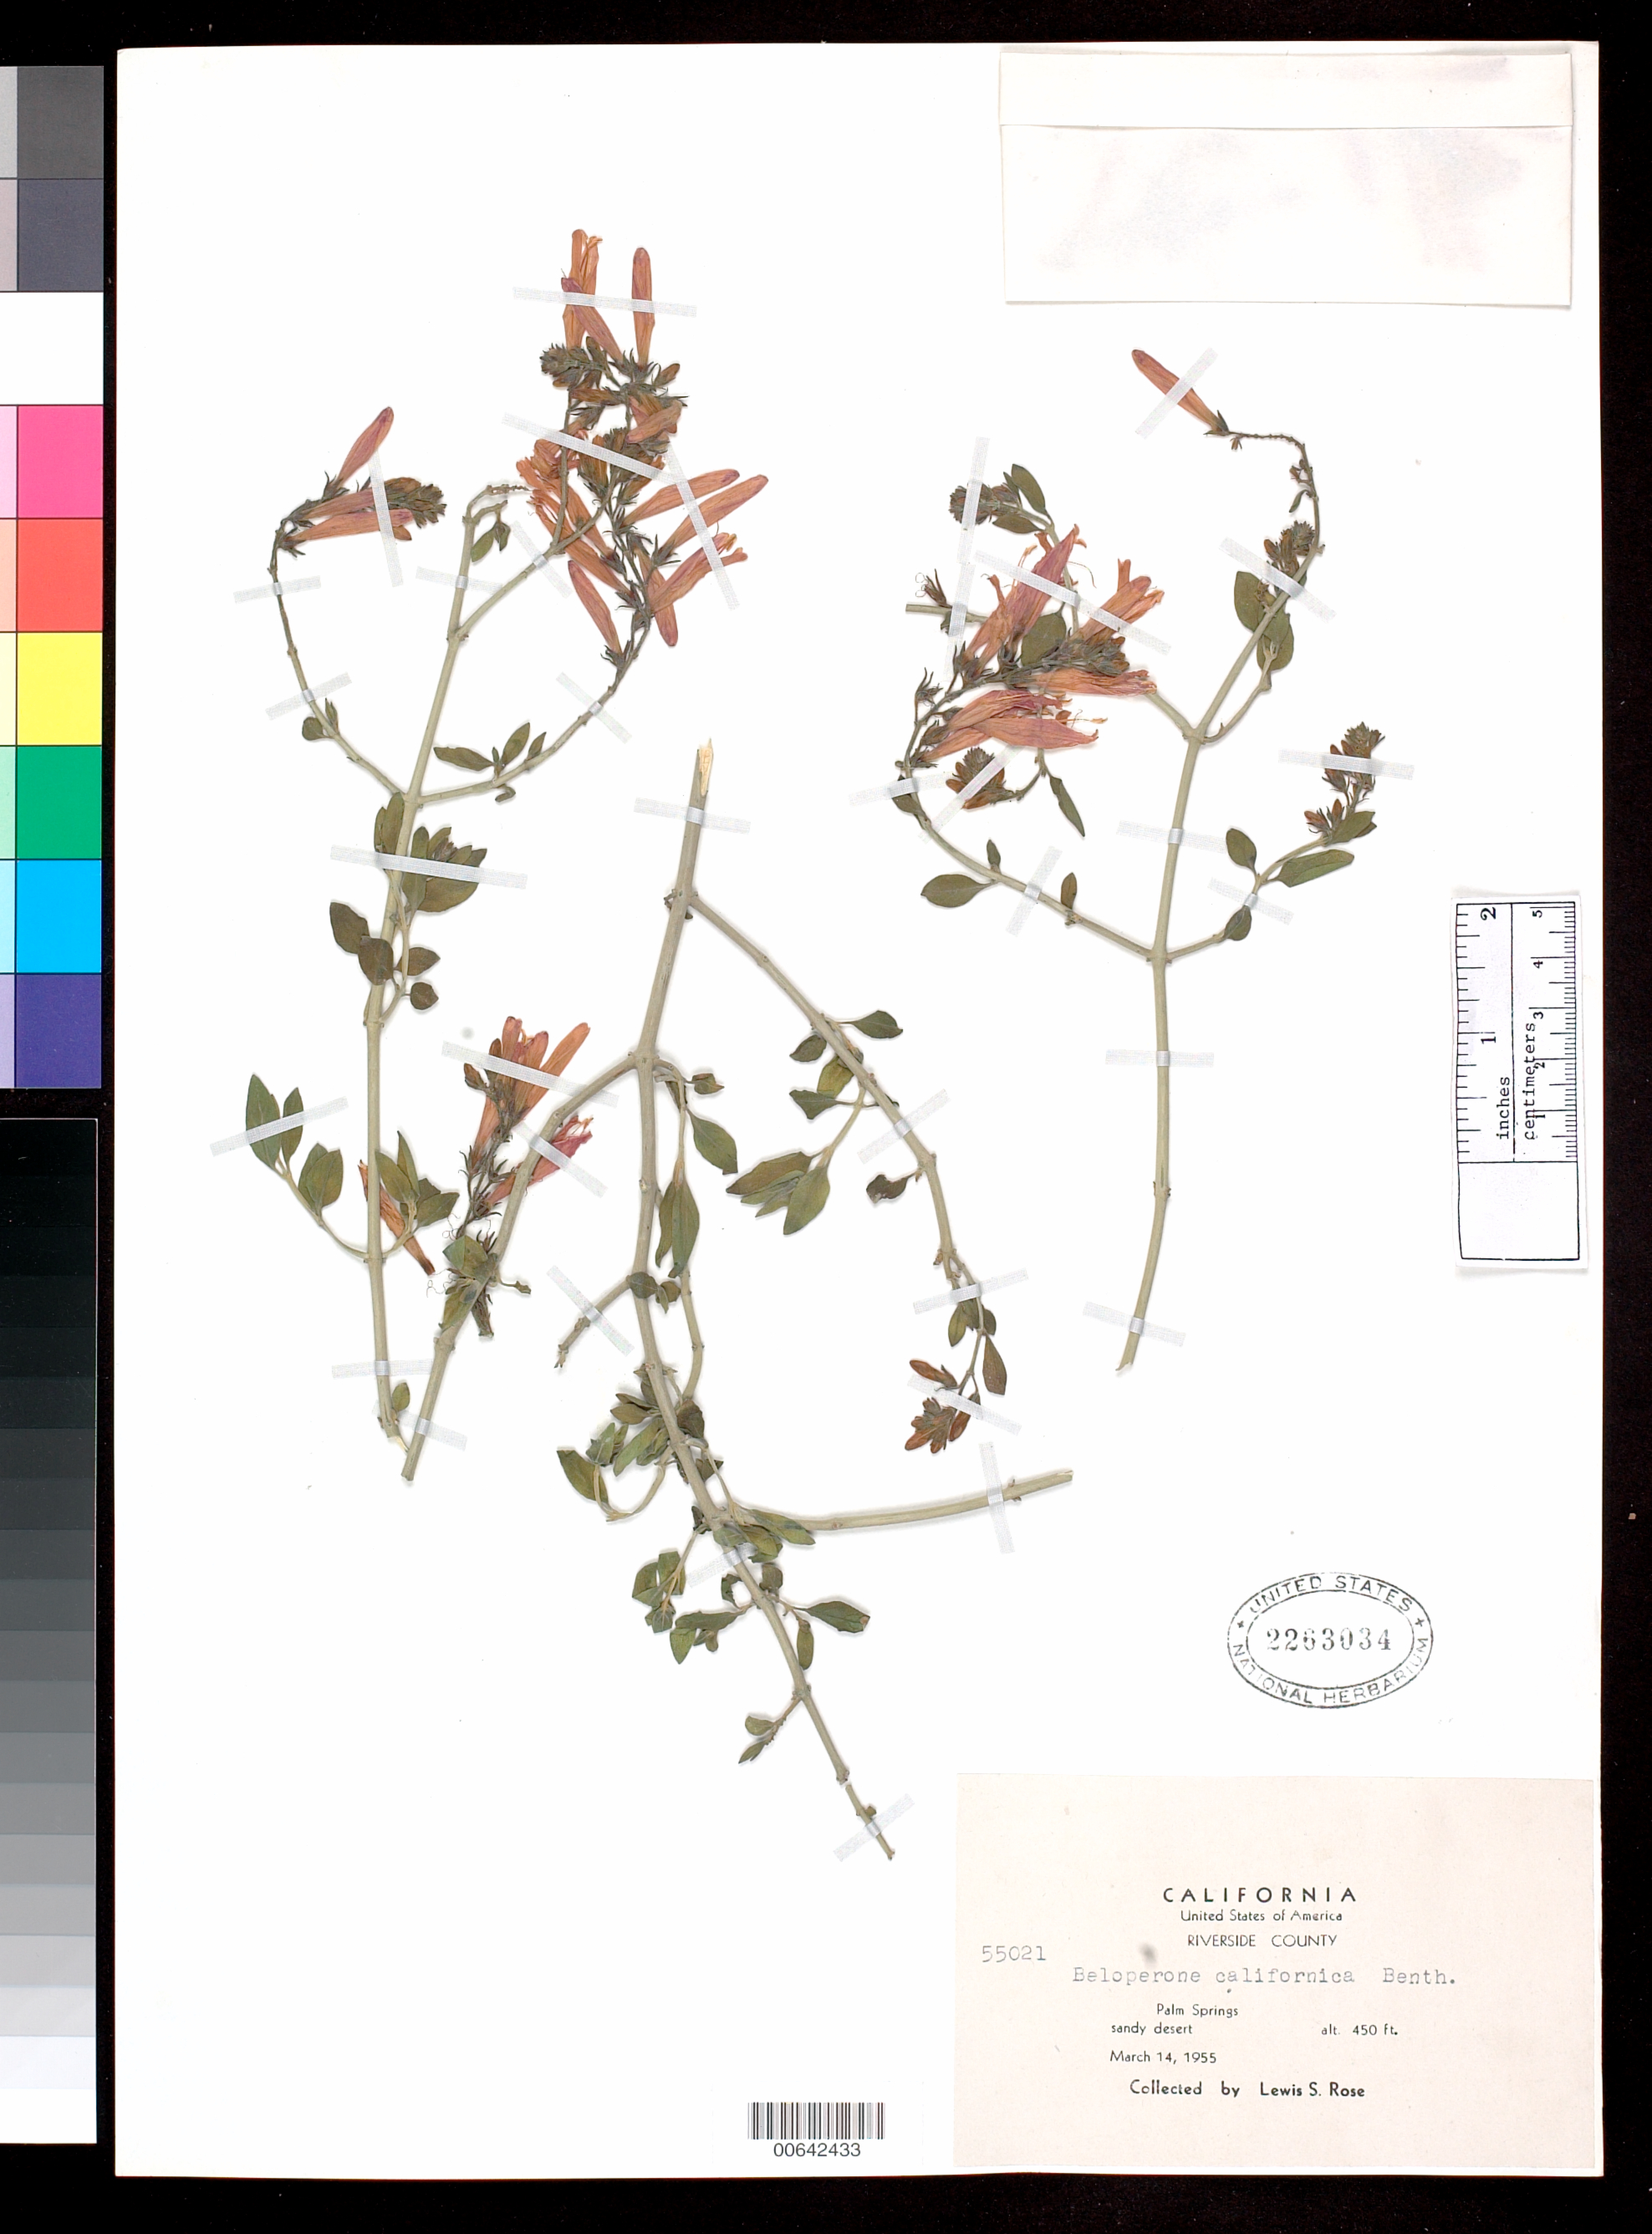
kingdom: Plantae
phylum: Tracheophyta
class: Magnoliopsida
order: Lamiales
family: Acanthaceae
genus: Beloperone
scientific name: Beloperone californica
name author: Benth.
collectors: L. S. Rose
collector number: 55021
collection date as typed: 14 Mar 1955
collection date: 1955-03-14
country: United States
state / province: California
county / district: Riverside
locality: Palm Springs.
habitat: Sandy desert.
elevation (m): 137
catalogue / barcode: US 2263034